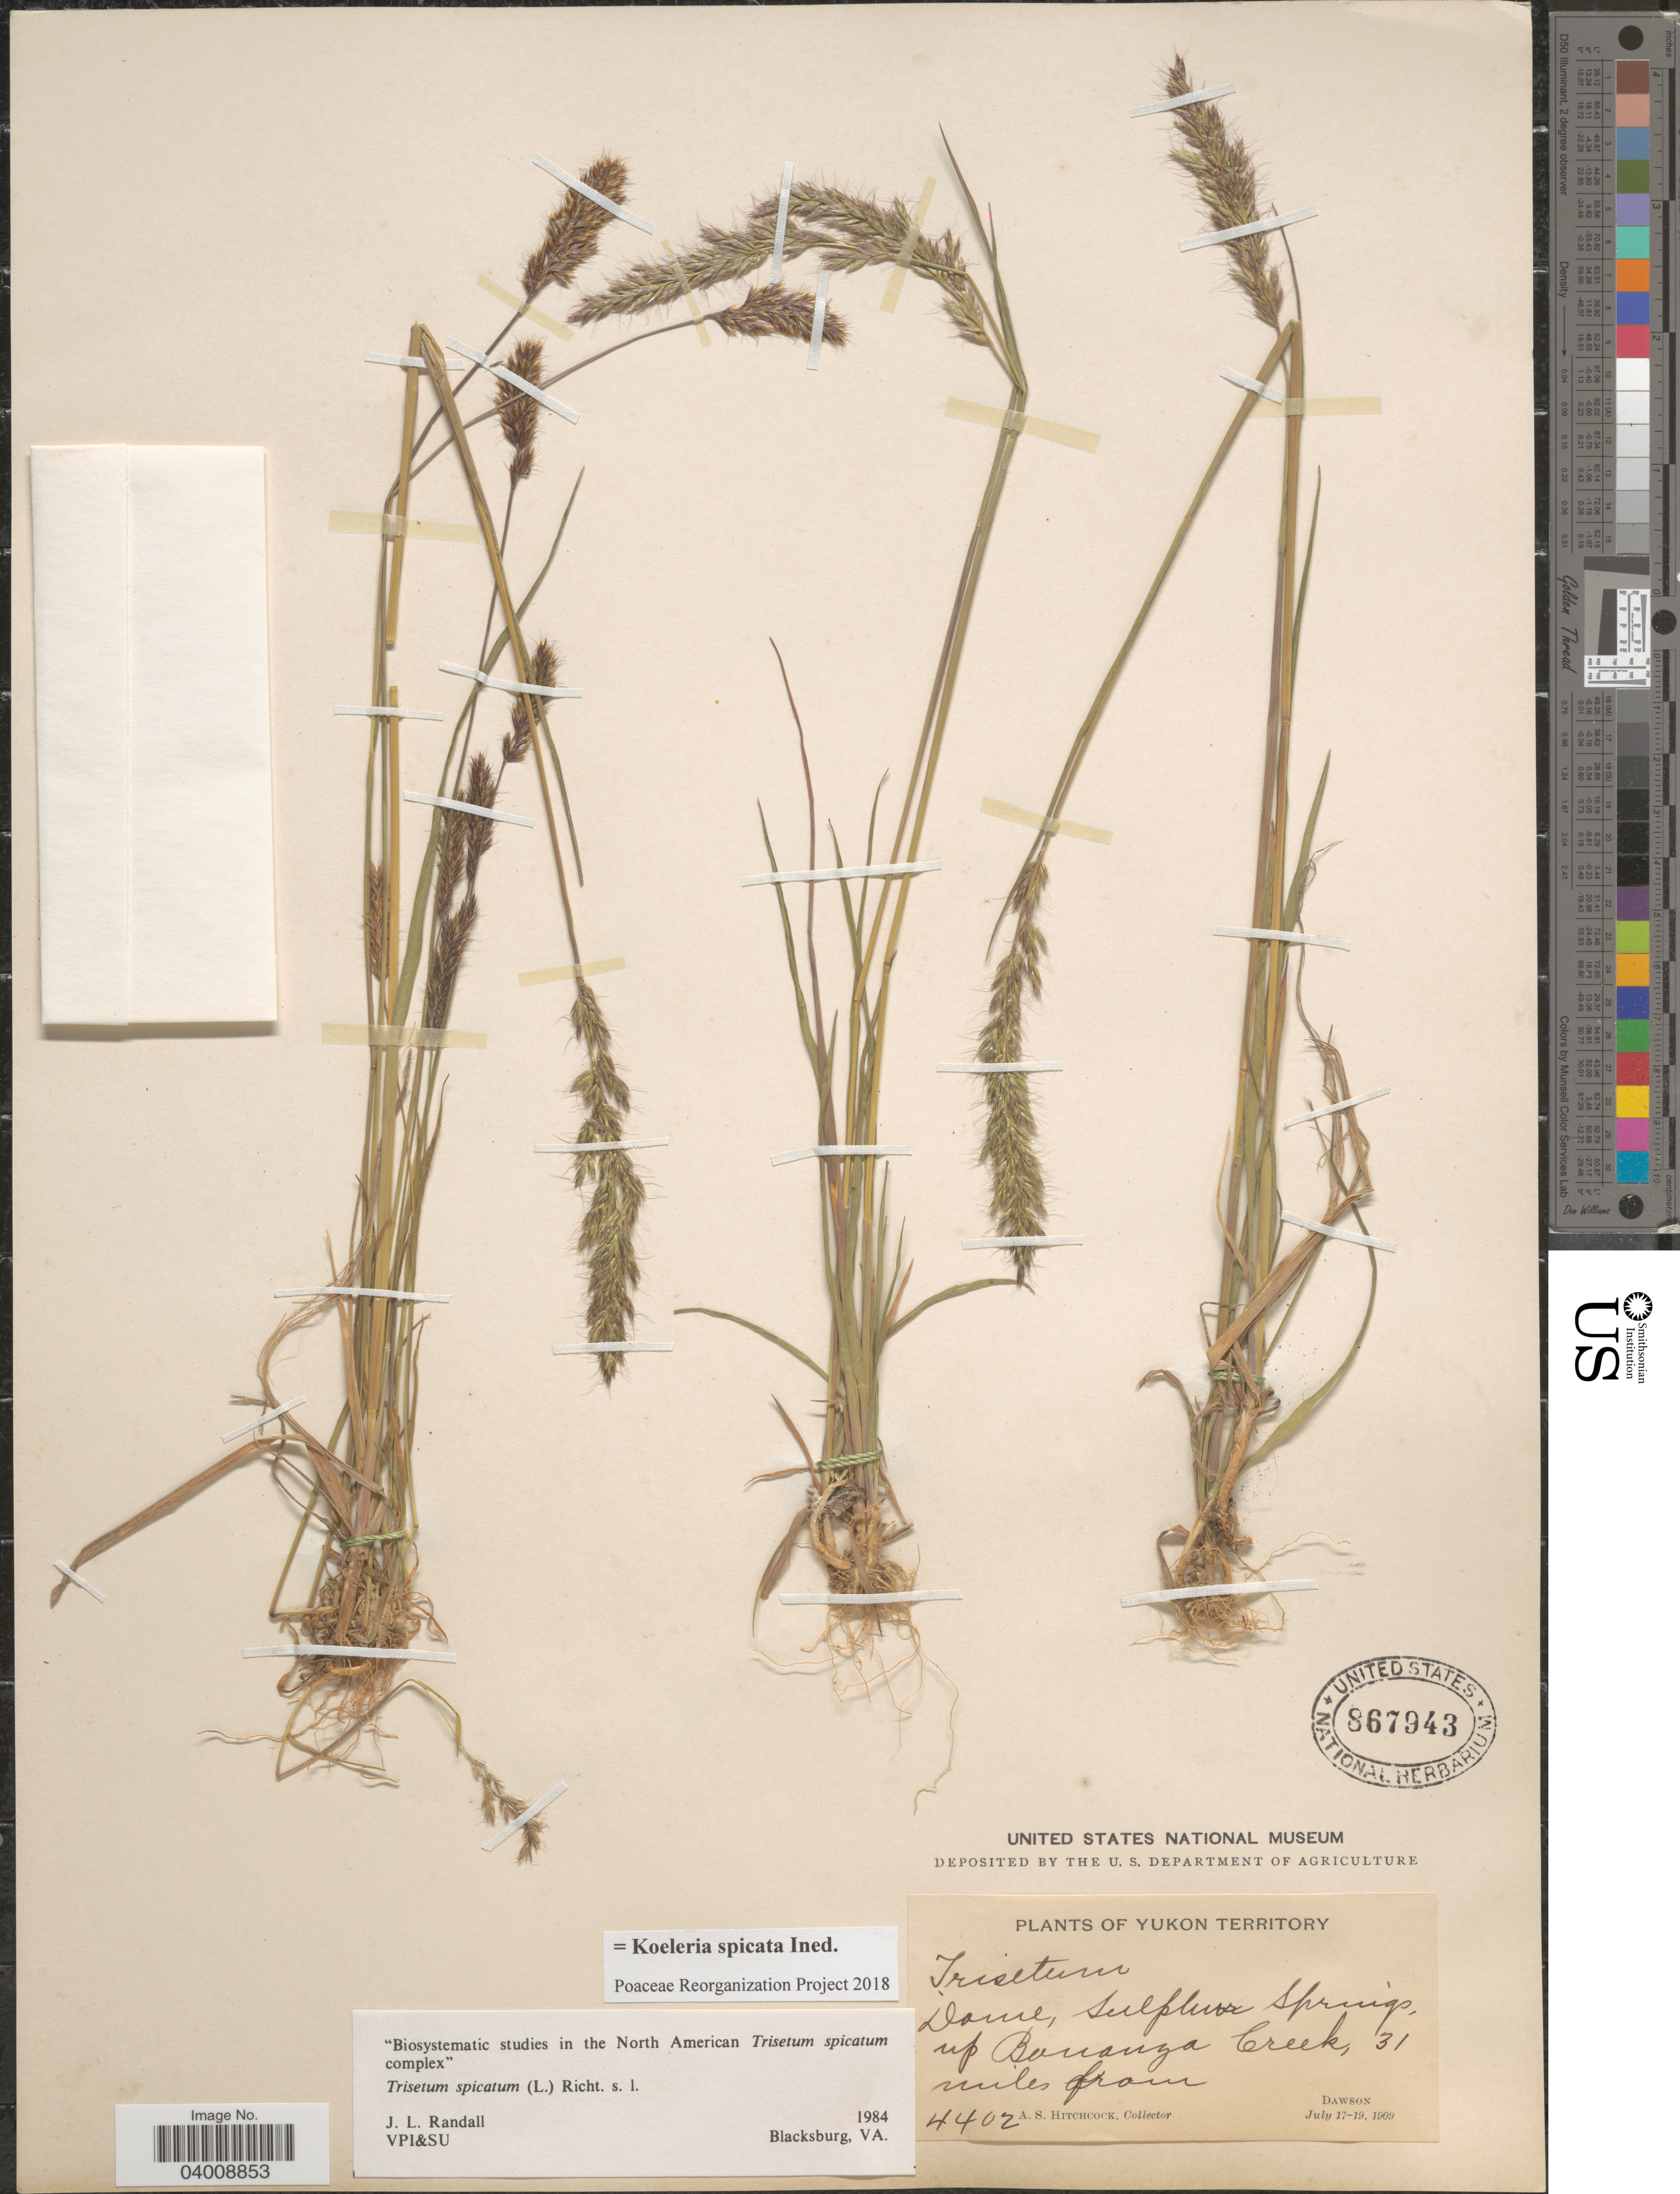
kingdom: Plantae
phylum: Tracheophyta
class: Liliopsida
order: Poales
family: Poaceae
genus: Koeleria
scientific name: Koeleria spicata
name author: (L.) Barberá et al.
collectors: A. S. Hitchcock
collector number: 4402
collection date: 1909-07-17/1909-07-19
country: Canada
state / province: Yukon Territory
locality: Dome, Sulphur Springs, up Bonanza Creek, 31 miles from Dawson.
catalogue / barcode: US 867943